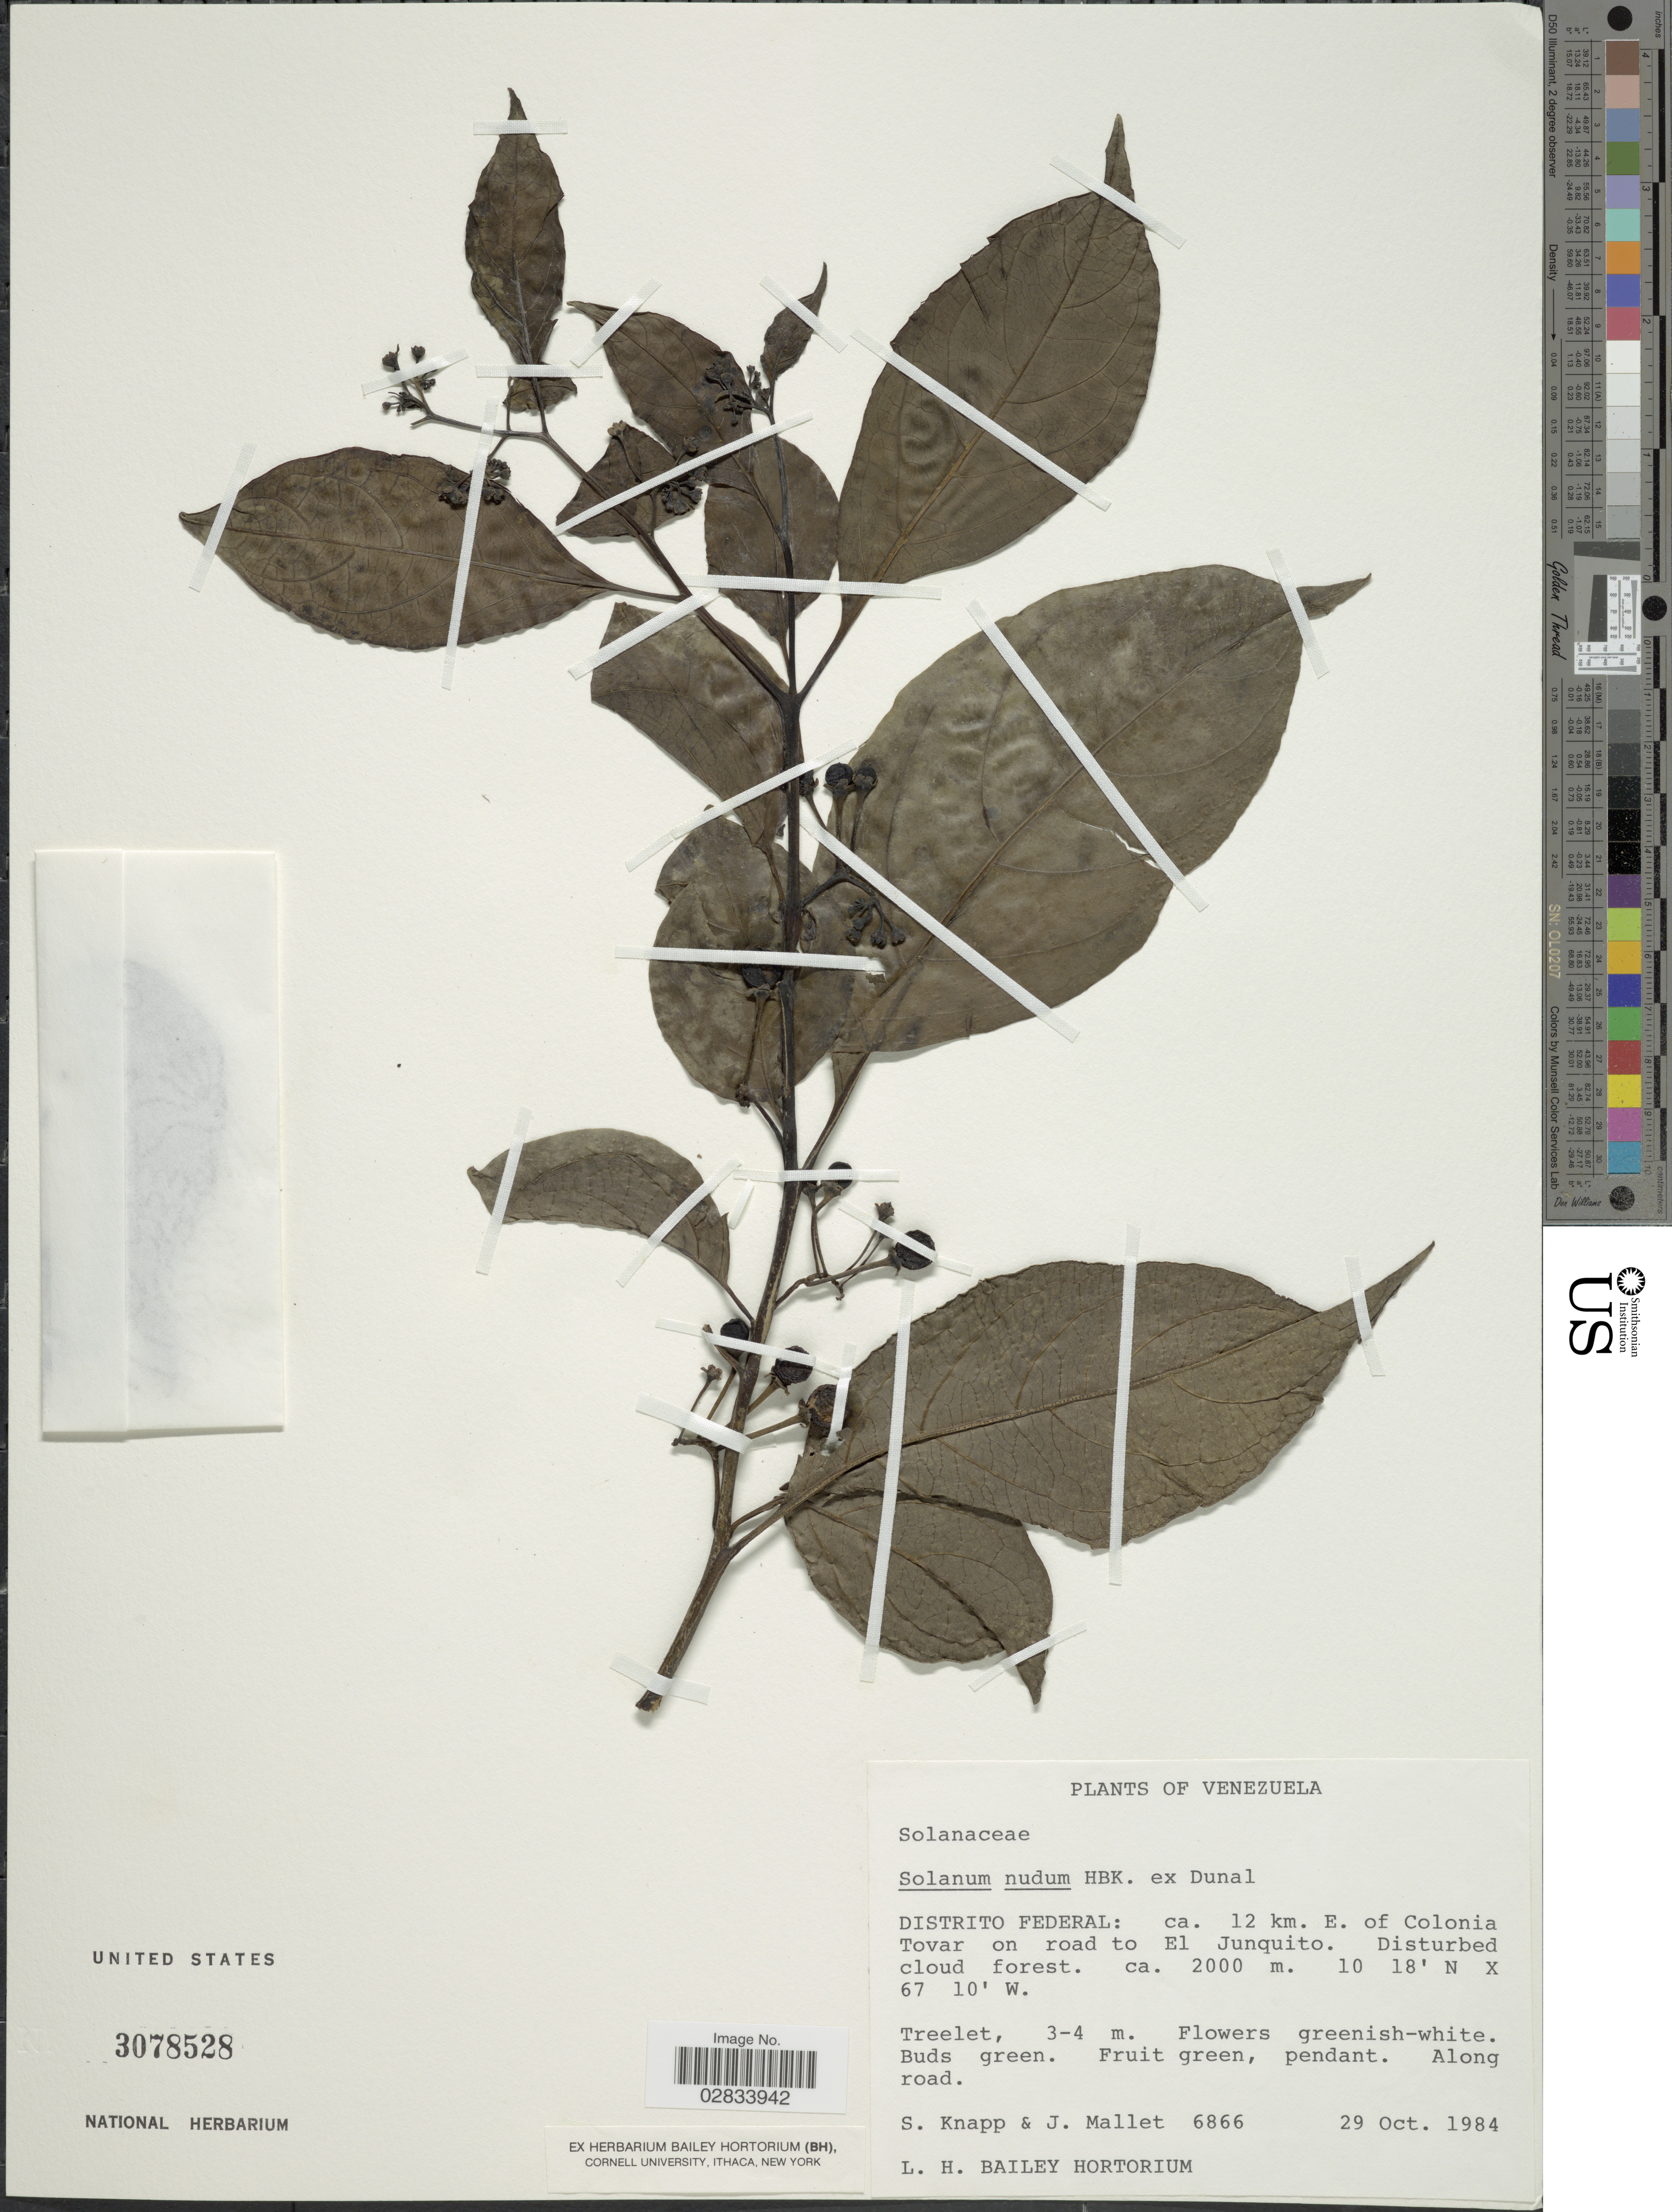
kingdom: Plantae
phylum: Tracheophyta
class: Magnoliopsida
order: Solanales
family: Solanaceae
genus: Solanum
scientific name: Solanum nudum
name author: Humb. & Bonpl. ex Dunal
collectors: S. Knapp & J. Mallet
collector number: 6866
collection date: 1984-10-29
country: Venezuela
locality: Distrito Federal: ca. 12 km. E. of Colonia Tovar on road to El Junquito.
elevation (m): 2000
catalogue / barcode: US 3078528